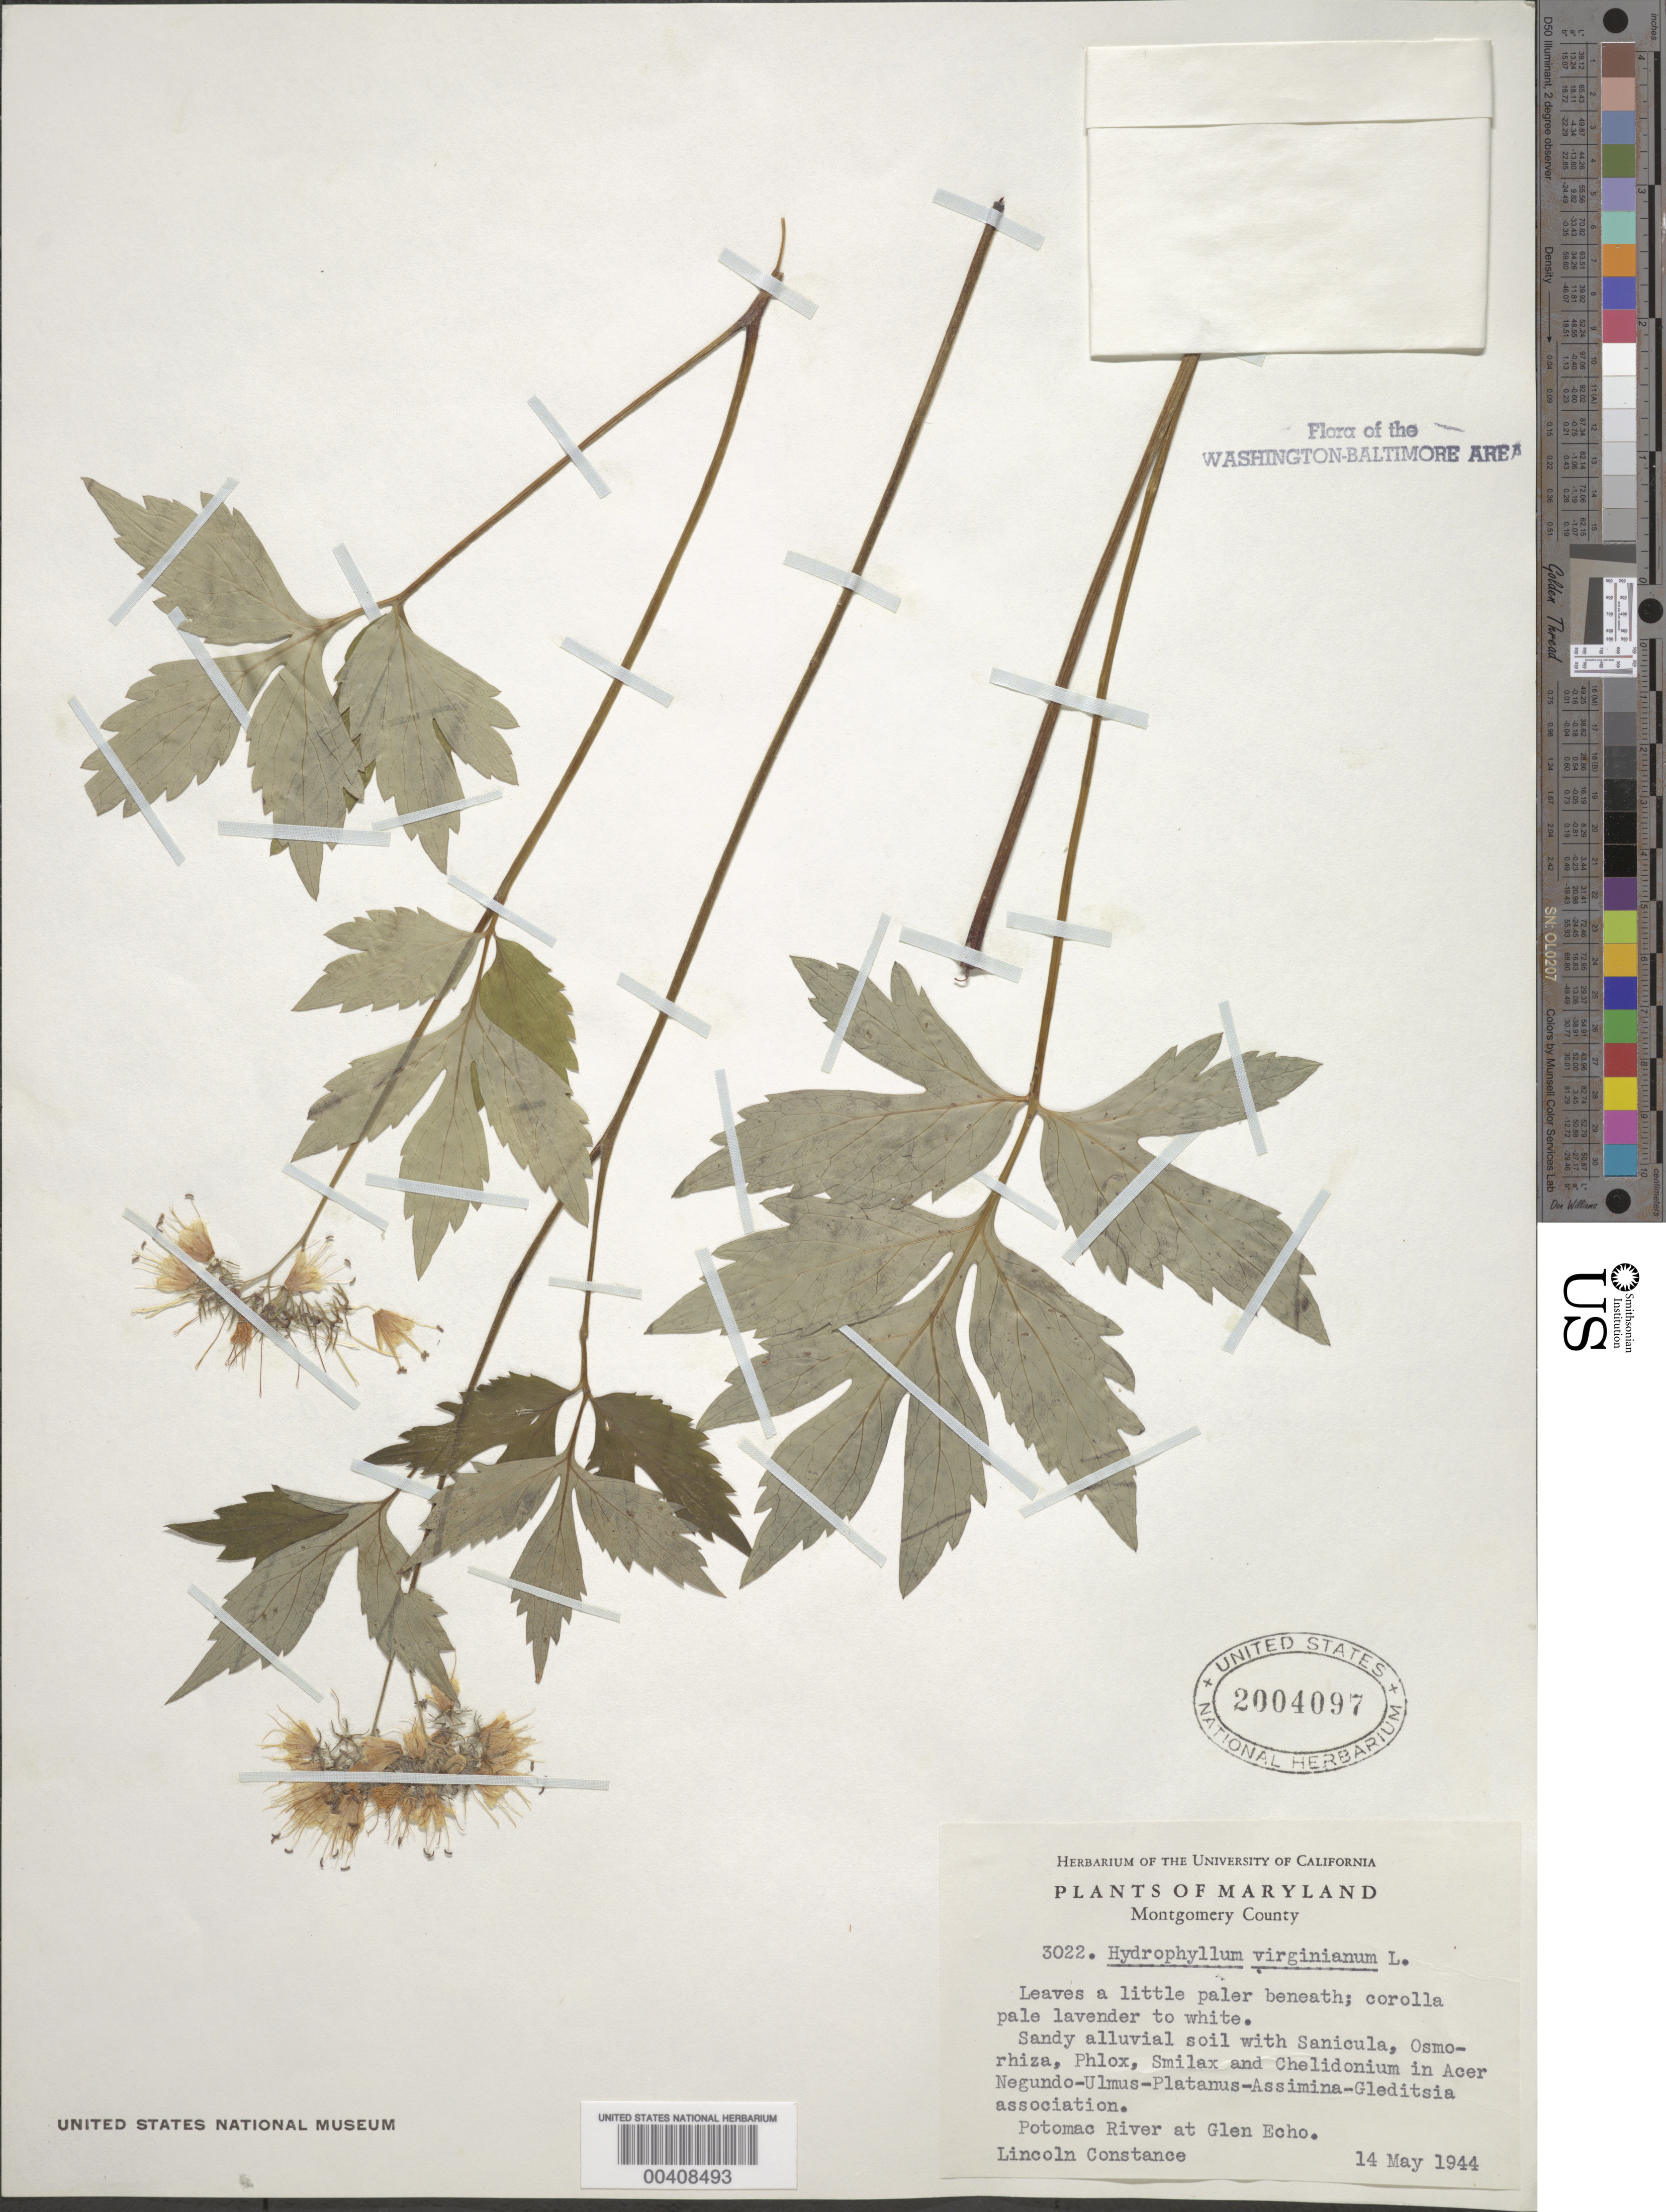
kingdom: Plantae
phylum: Tracheophyta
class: Magnoliopsida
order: Boraginales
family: Hydrophyllaceae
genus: Hydrophyllum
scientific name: Hydrophyllum virginianum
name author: L.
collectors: L. Constance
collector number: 3022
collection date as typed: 14 May 1944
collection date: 1944-05-14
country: United States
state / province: Maryland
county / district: Montgomery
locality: Potomac River at Glen Echo C. & O. Canal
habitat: Sandy alluvial soil; Acer negundo-Ulmus-Platanus-Asimina assn.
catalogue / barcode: US 2004097